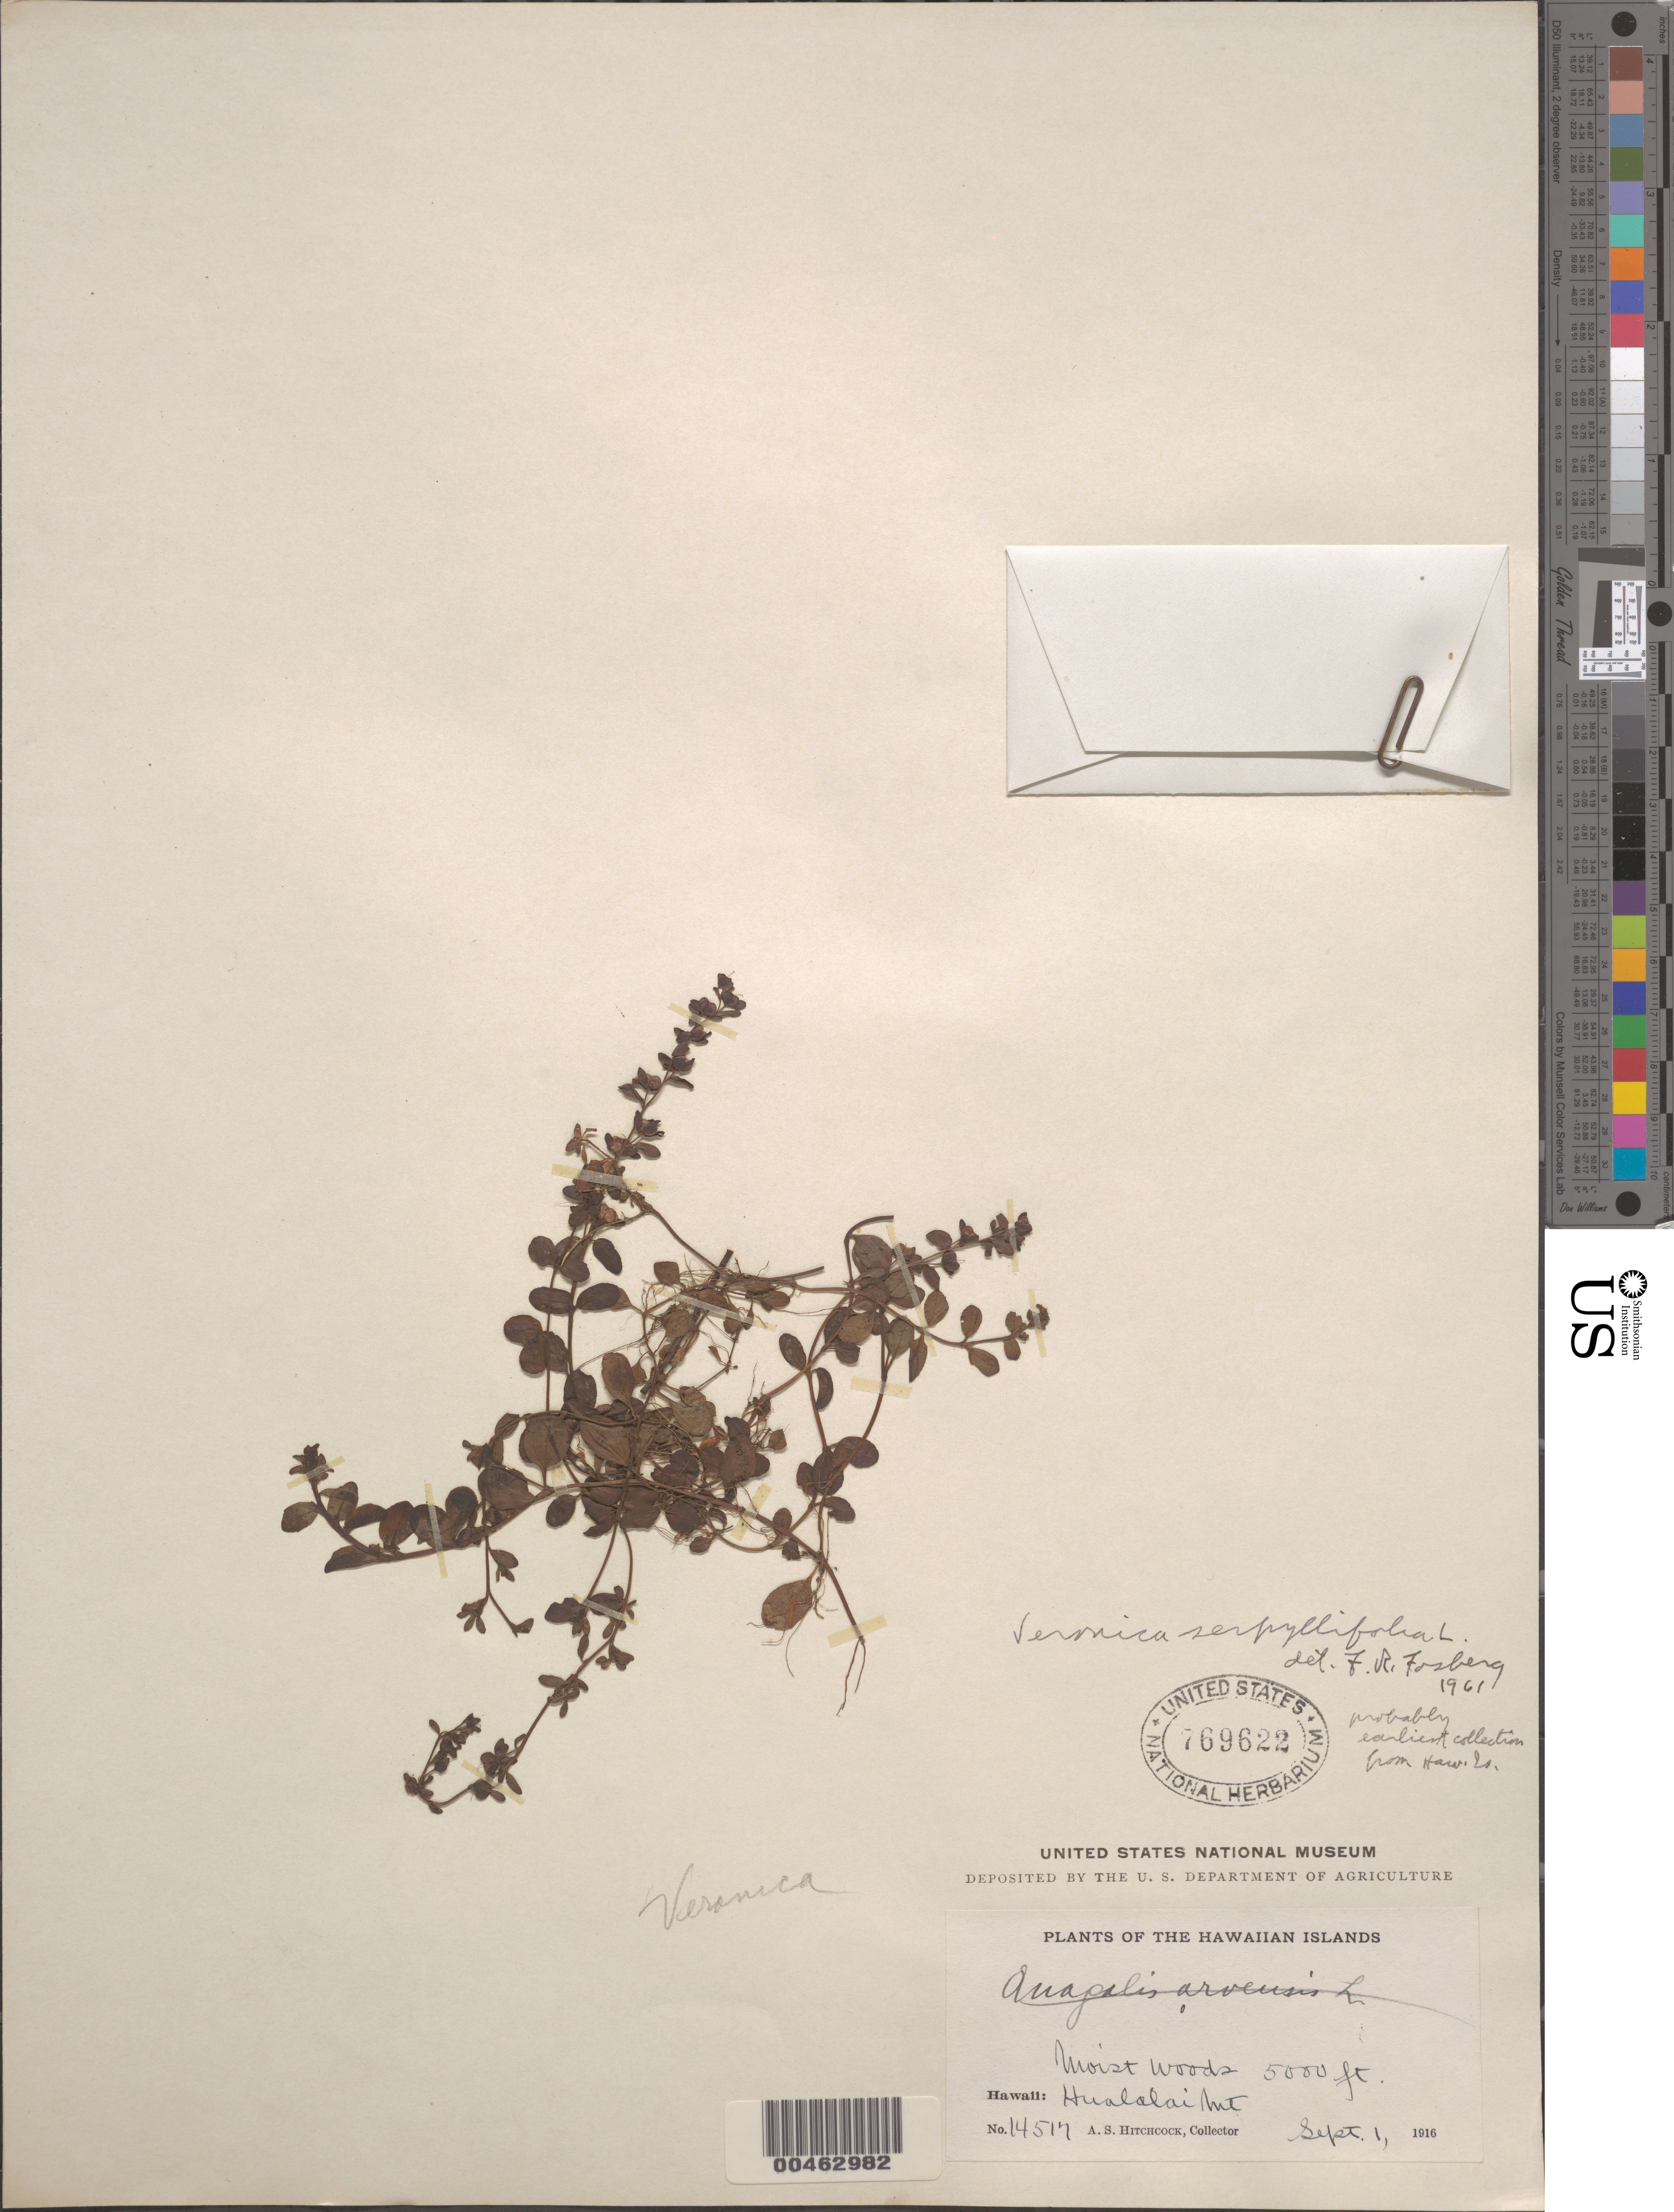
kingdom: Plantae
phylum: Tracheophyta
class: Magnoliopsida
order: Lamiales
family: Plantaginaceae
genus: Veronica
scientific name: Veronica serpyllifolia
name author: L.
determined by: Fosberg, F. R.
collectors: A. S. Hitchcock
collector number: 14517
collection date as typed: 1 Sep 1916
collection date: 1916-09-01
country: United States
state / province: Hawaii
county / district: Hawaii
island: Hawaii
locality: Hualalai Mt.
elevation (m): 1524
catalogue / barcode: US 769622